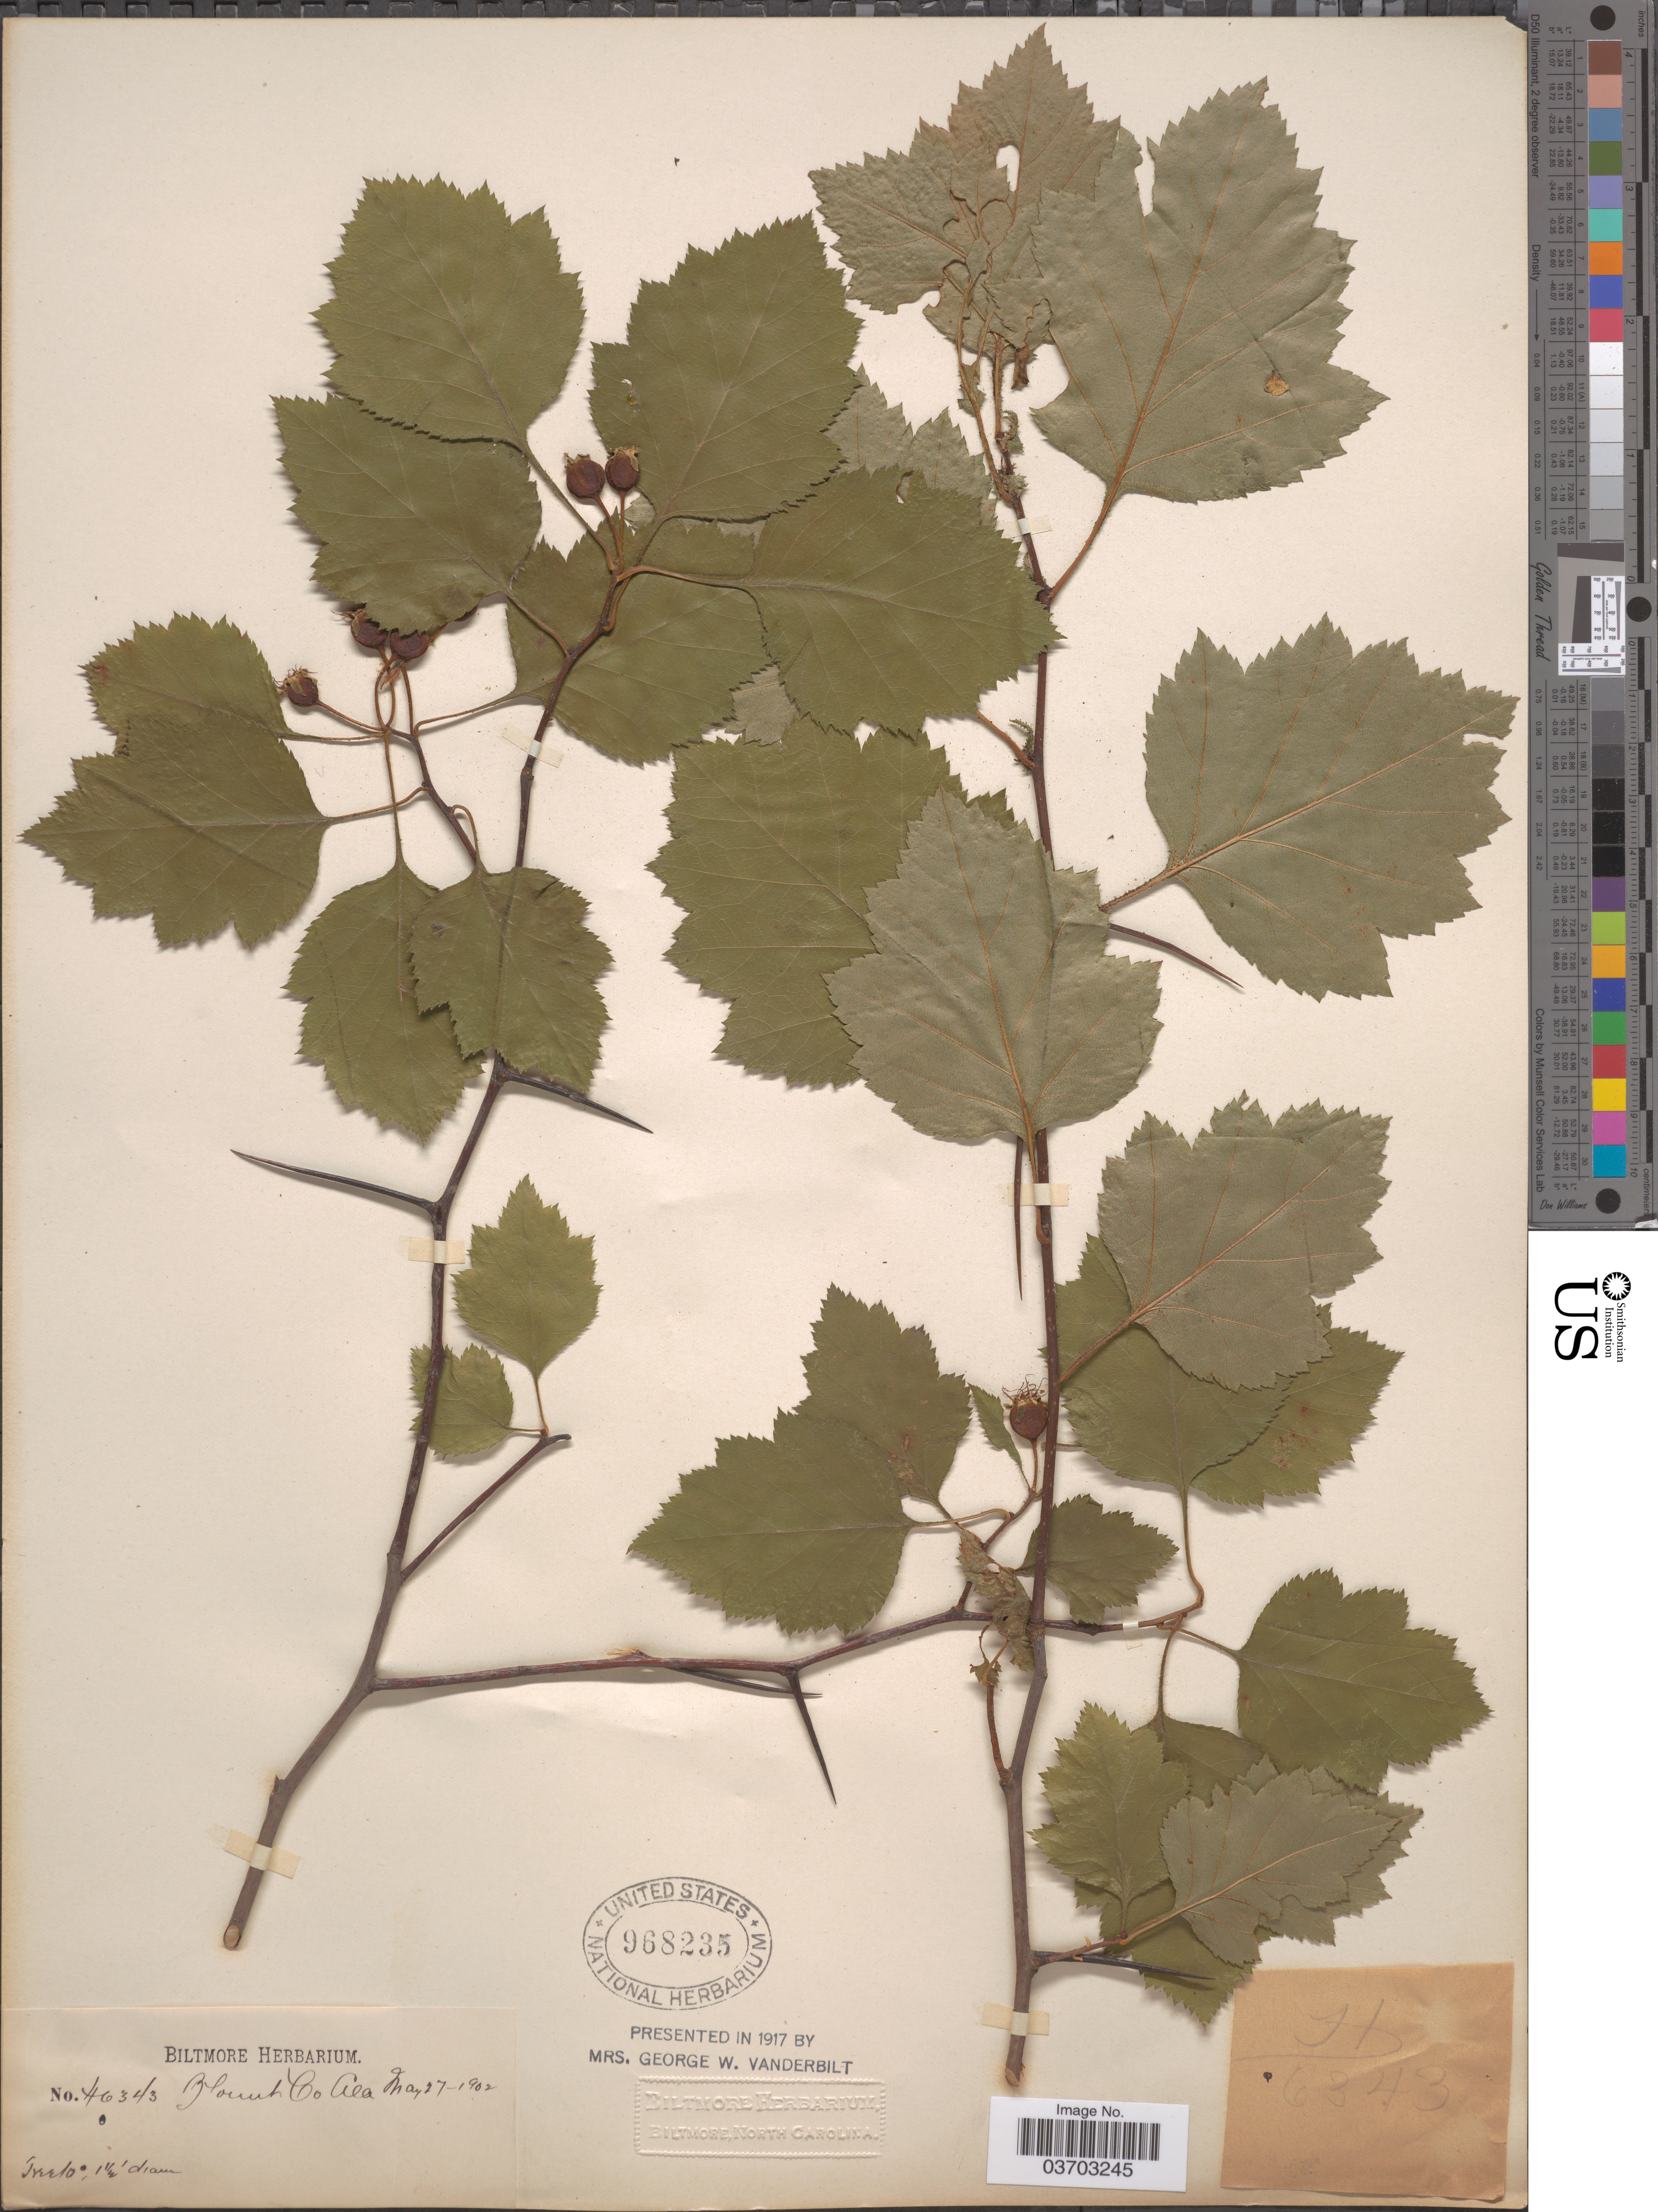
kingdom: Plantae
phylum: Tracheophyta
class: Magnoliopsida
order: Rosales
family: Rosaceae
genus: Crataegus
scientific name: Crataegus sp.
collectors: ex herb. Biltmore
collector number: H6343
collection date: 1902-05-27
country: United States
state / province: Alabama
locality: Blount Co.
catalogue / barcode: US 968235